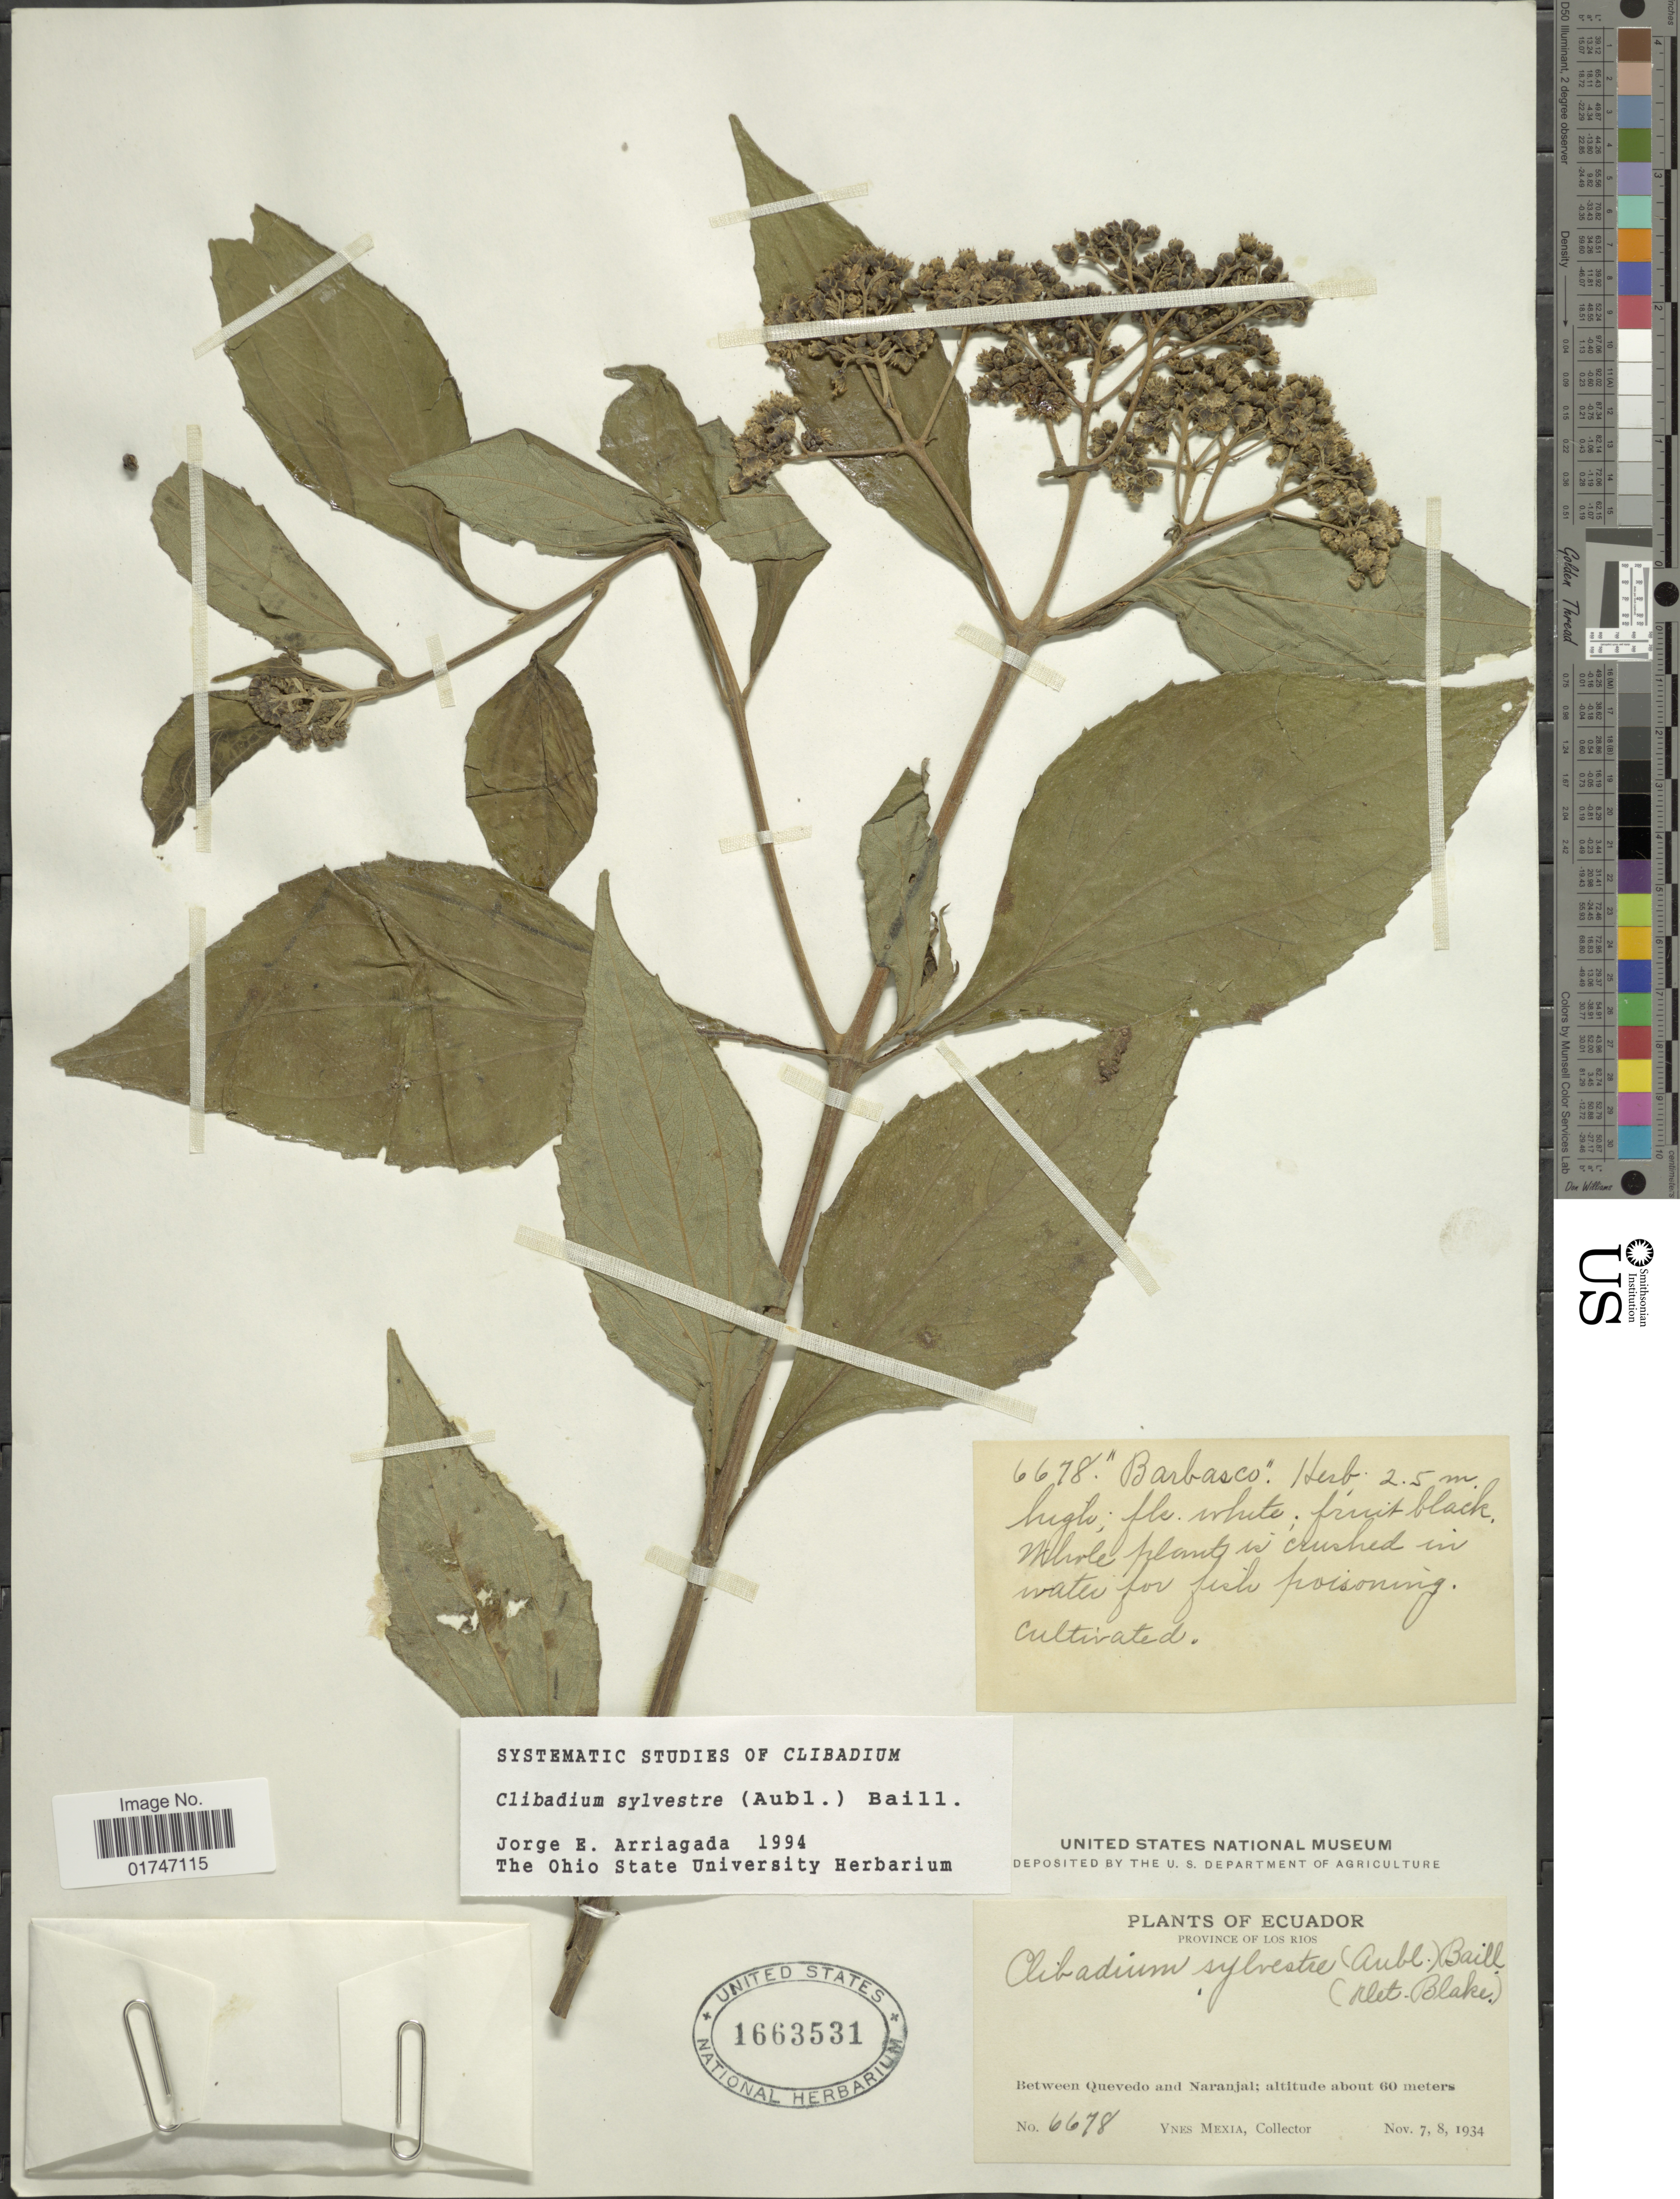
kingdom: Plantae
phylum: Tracheophyta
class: Magnoliopsida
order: Asterales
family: Asteraceae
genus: Clibadium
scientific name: Clibadium sylvestre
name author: (Aubl.) Baill.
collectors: Y. Mexia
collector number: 6678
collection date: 1934-11-07/1934-11-08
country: Ecuador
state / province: Los Ríos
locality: Province of Los Rios. Between Quevedo and Naranjal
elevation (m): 60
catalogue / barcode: US 1663531